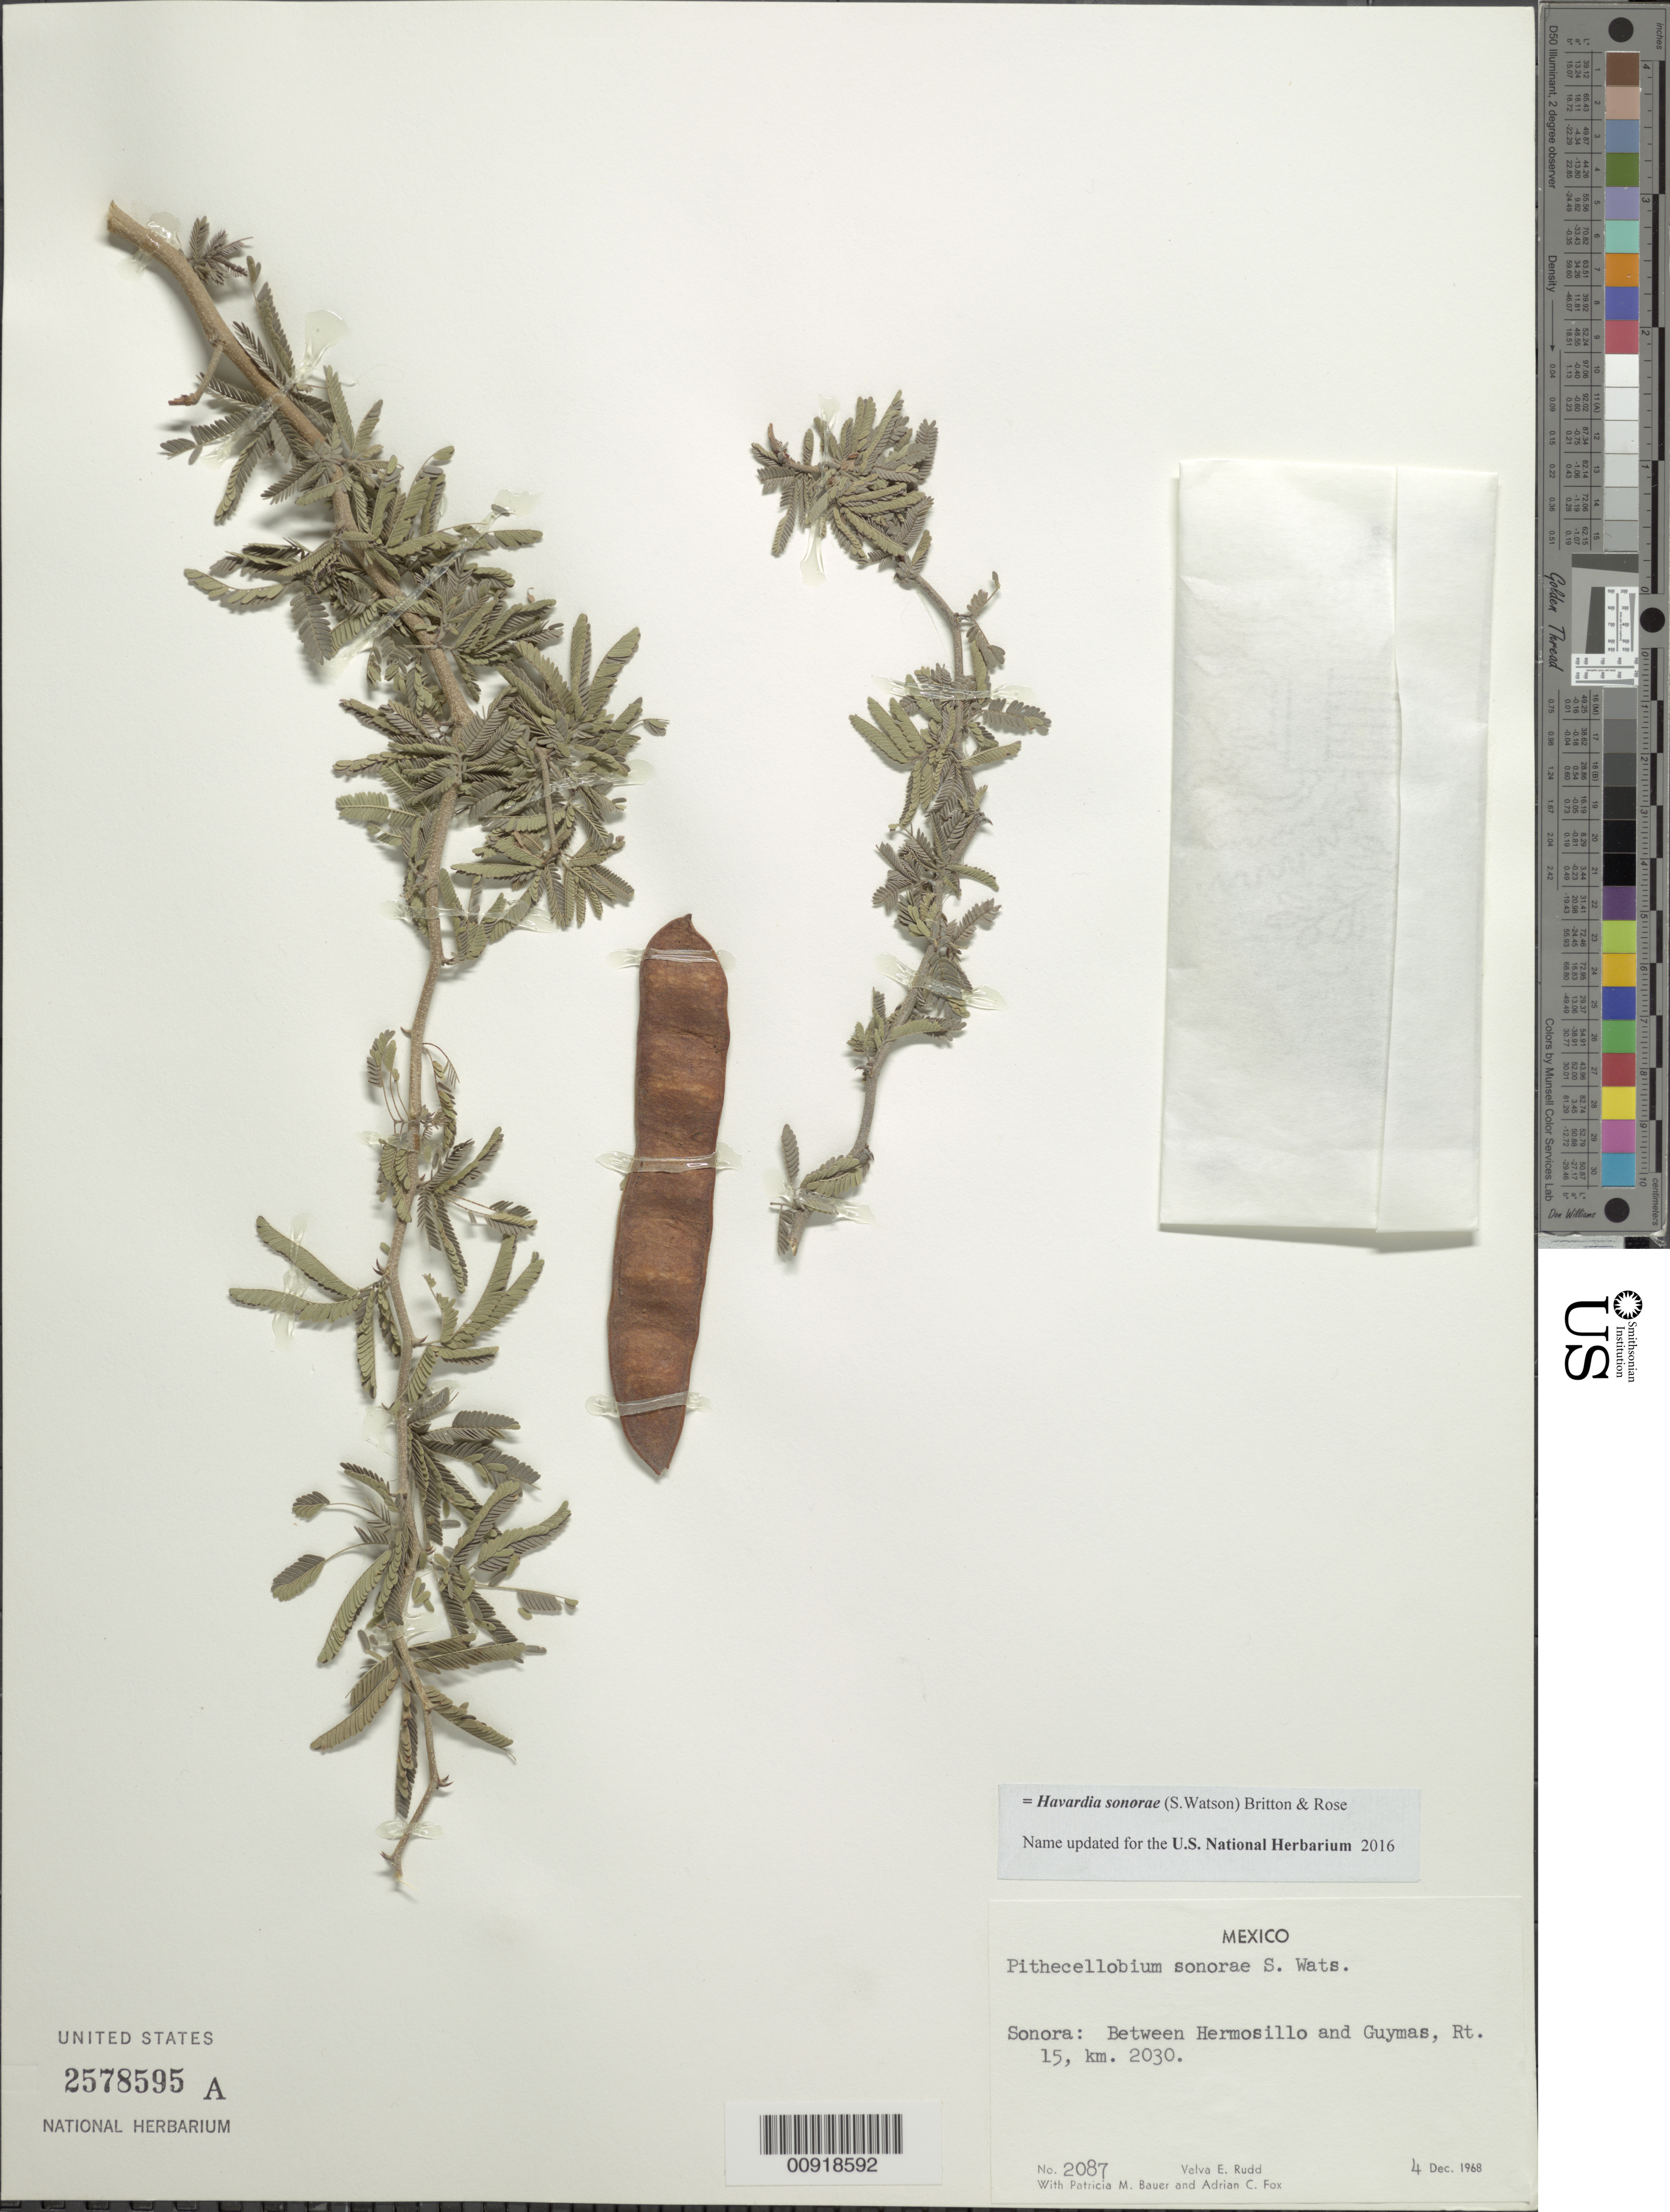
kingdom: Plantae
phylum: Tracheophyta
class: Magnoliopsida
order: Fabales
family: Fabaceae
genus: Havardia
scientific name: Havardia sonorae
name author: (S. Watson) Britton & Rose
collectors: V. E. Rudd, P. Bauer & A. Fox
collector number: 2087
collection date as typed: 04 Dec 1968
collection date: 1968-12-04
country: Mexico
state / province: Sonora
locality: Sonora: Between Hermosillo and Guaymas, Rt. 15, km. 2030.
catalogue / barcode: US 2578595A